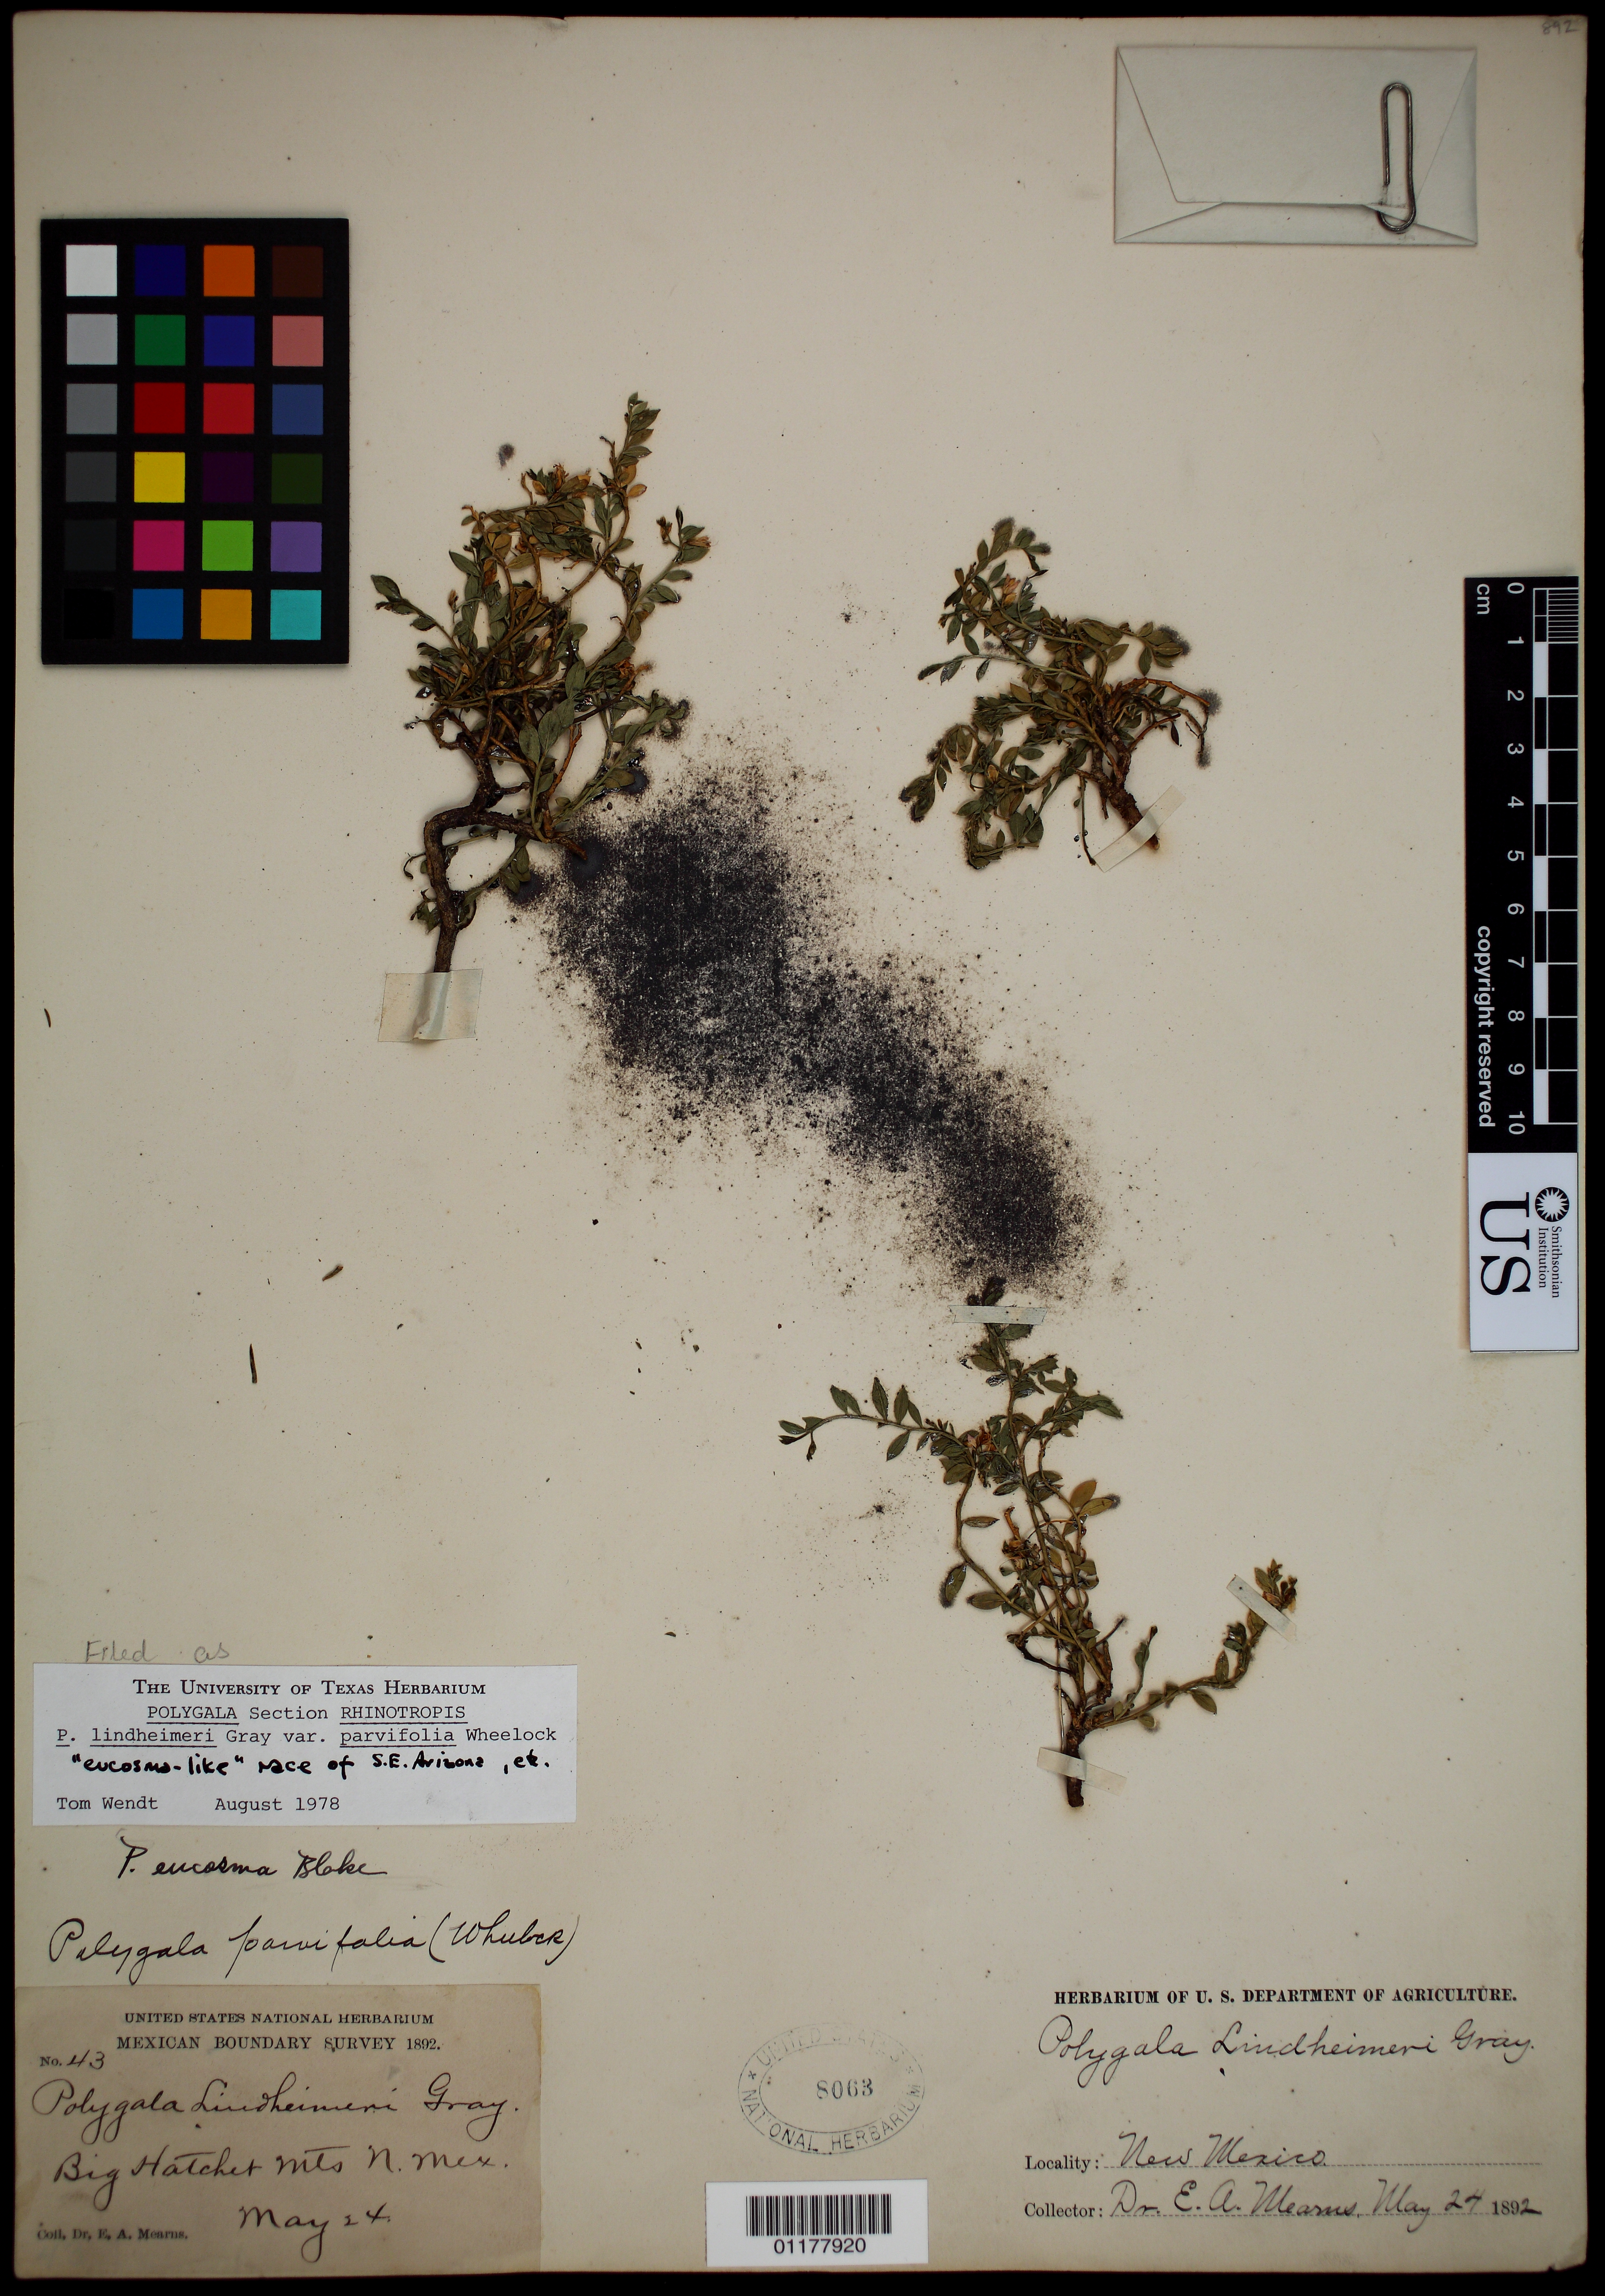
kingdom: Plantae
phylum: Tracheophyta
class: Magnoliopsida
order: Fabales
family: Polygalaceae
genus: Rhinotropis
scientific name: Rhinotropis lindheimeri var. parvifolia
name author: (Wheelock) J.R. Abbott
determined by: Strong, Mark T., (BOT), Smithsonian Institution - National Museum of Natural History (UNITED STATES)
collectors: E. A. Mearns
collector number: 43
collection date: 1892-05-27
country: United States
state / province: New Mexico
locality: Big Hatchet Mts.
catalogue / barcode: US 8063